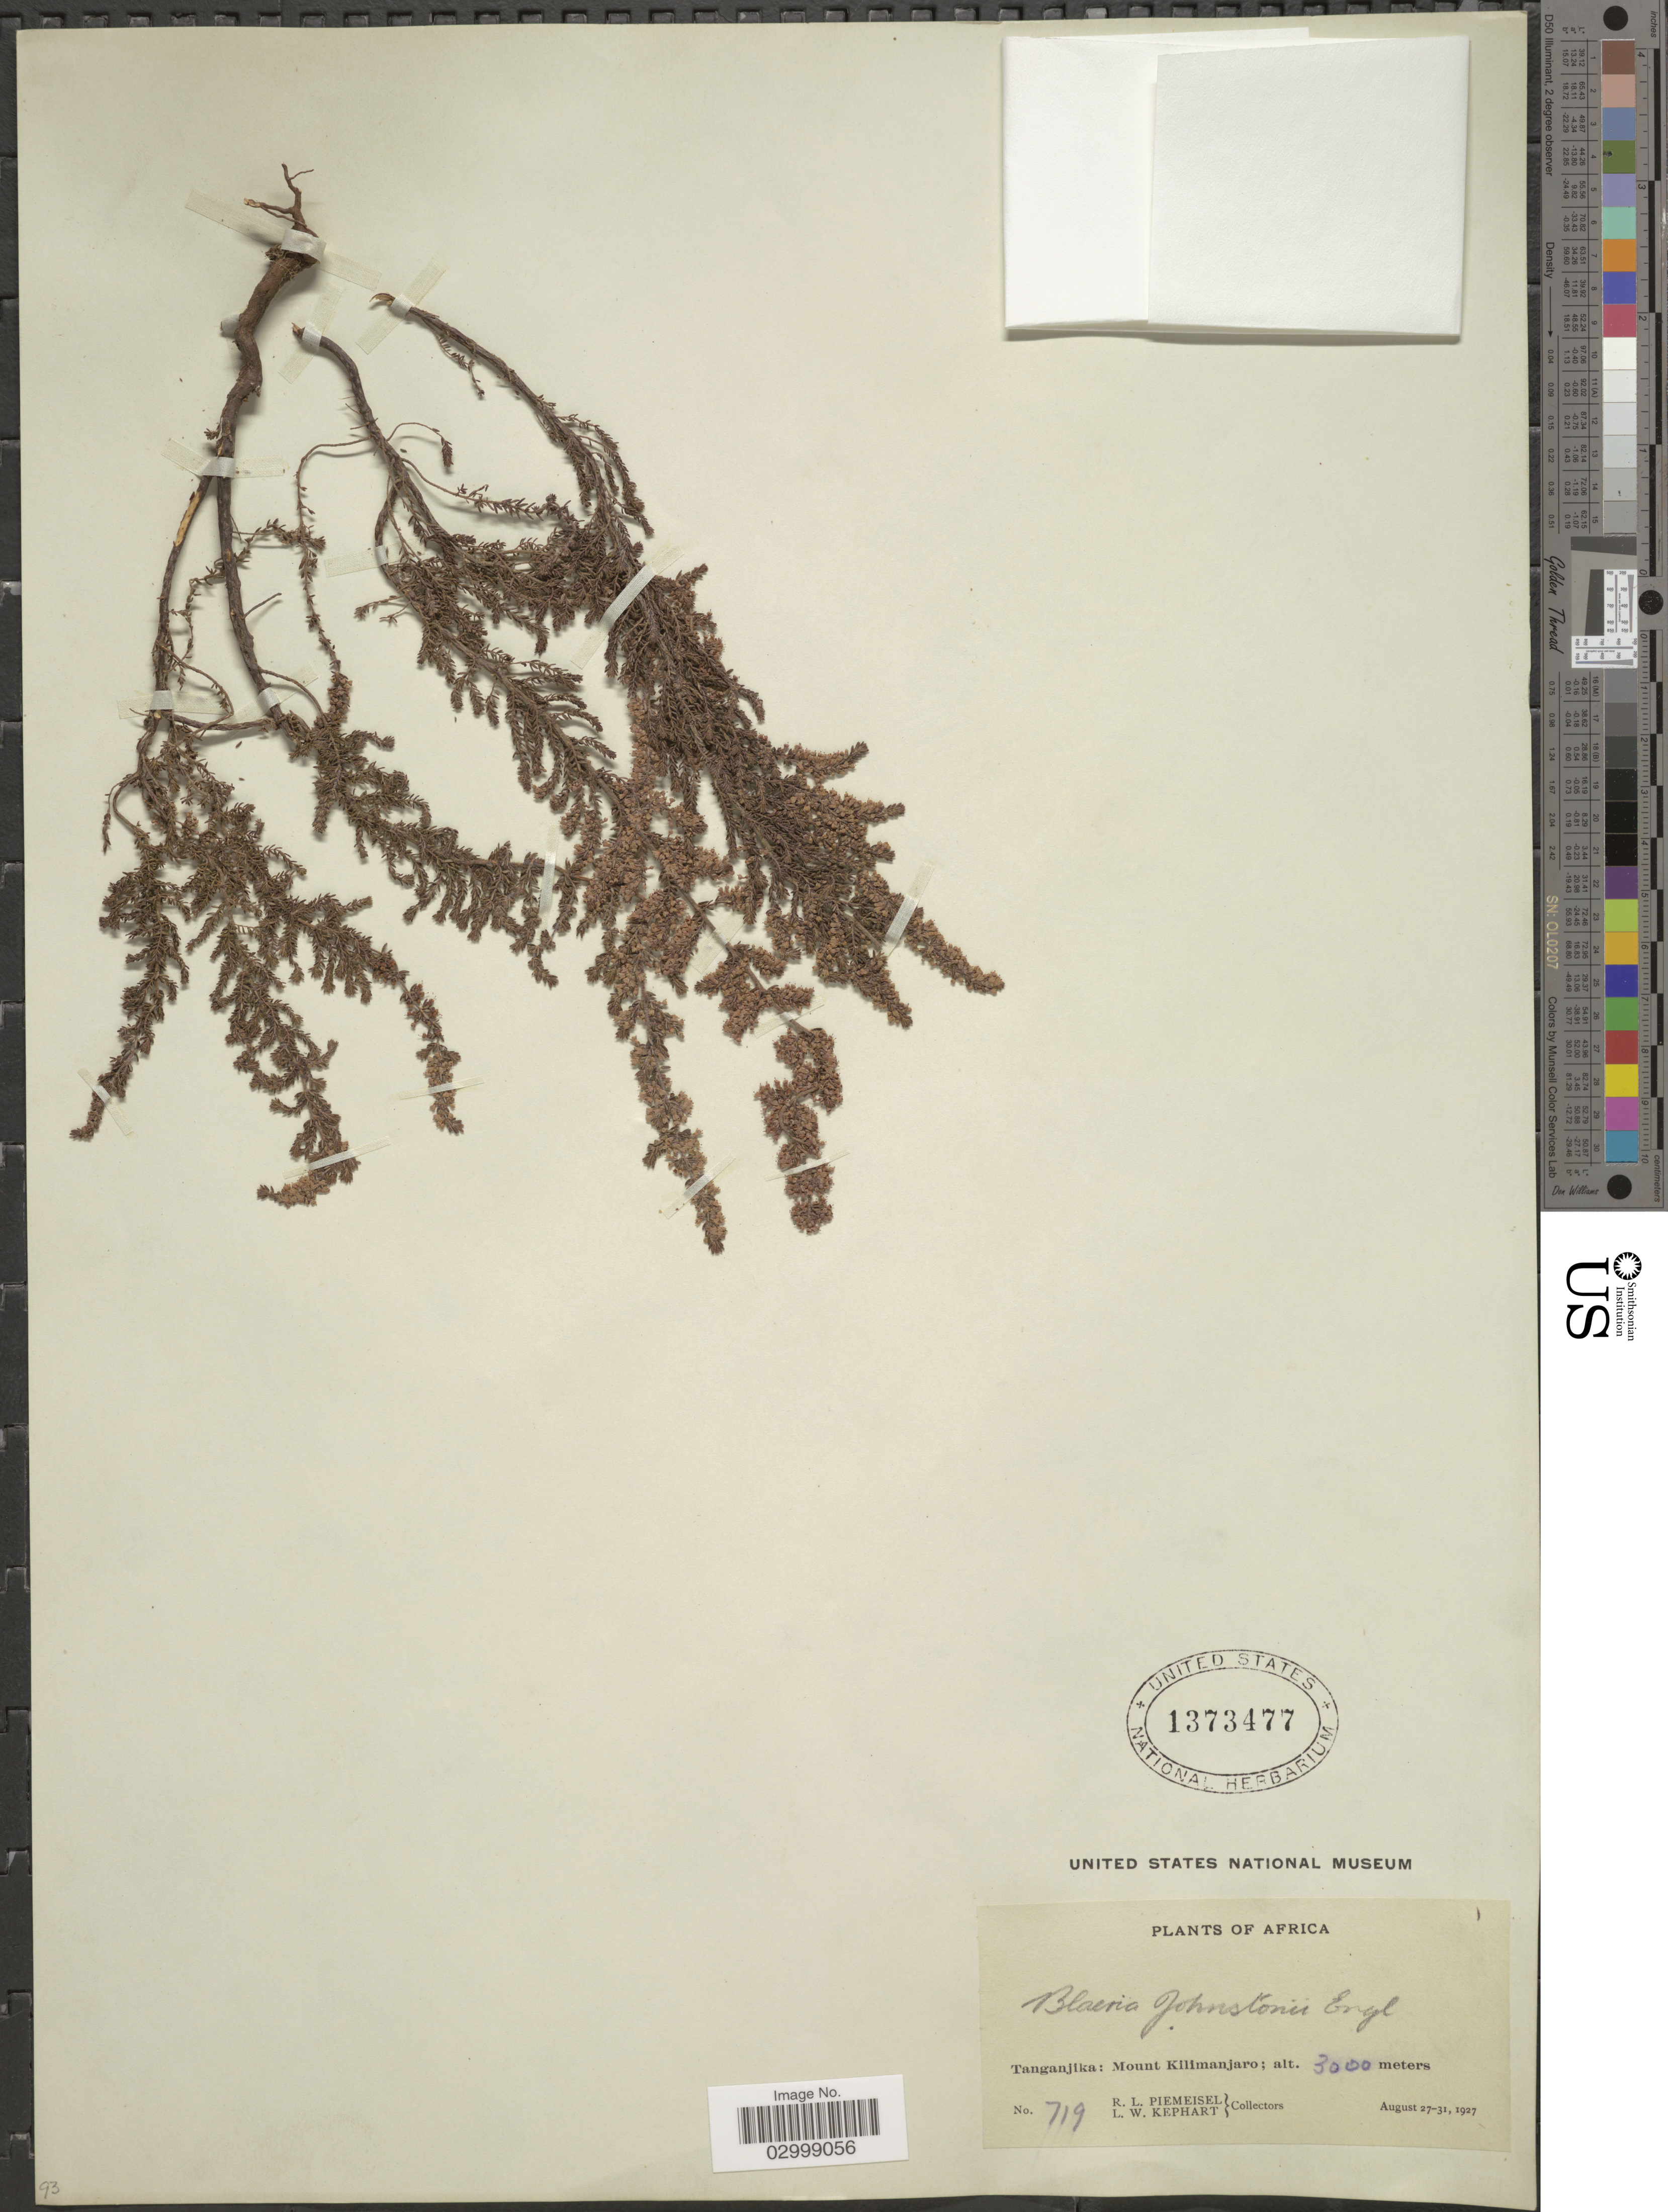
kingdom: Plantae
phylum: Tracheophyta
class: Magnoliopsida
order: Ericales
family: Ericaceae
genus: Blaeria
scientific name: Blaeria johnstonii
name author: Engl.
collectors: R. L. Piemeisel & L. W. Kephart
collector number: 719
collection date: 1927-08-27/1927-08-31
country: Tanzania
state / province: Kilimanjaro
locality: Tanganjika: Mount Kilimanjaro.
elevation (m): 3000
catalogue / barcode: US 1373477